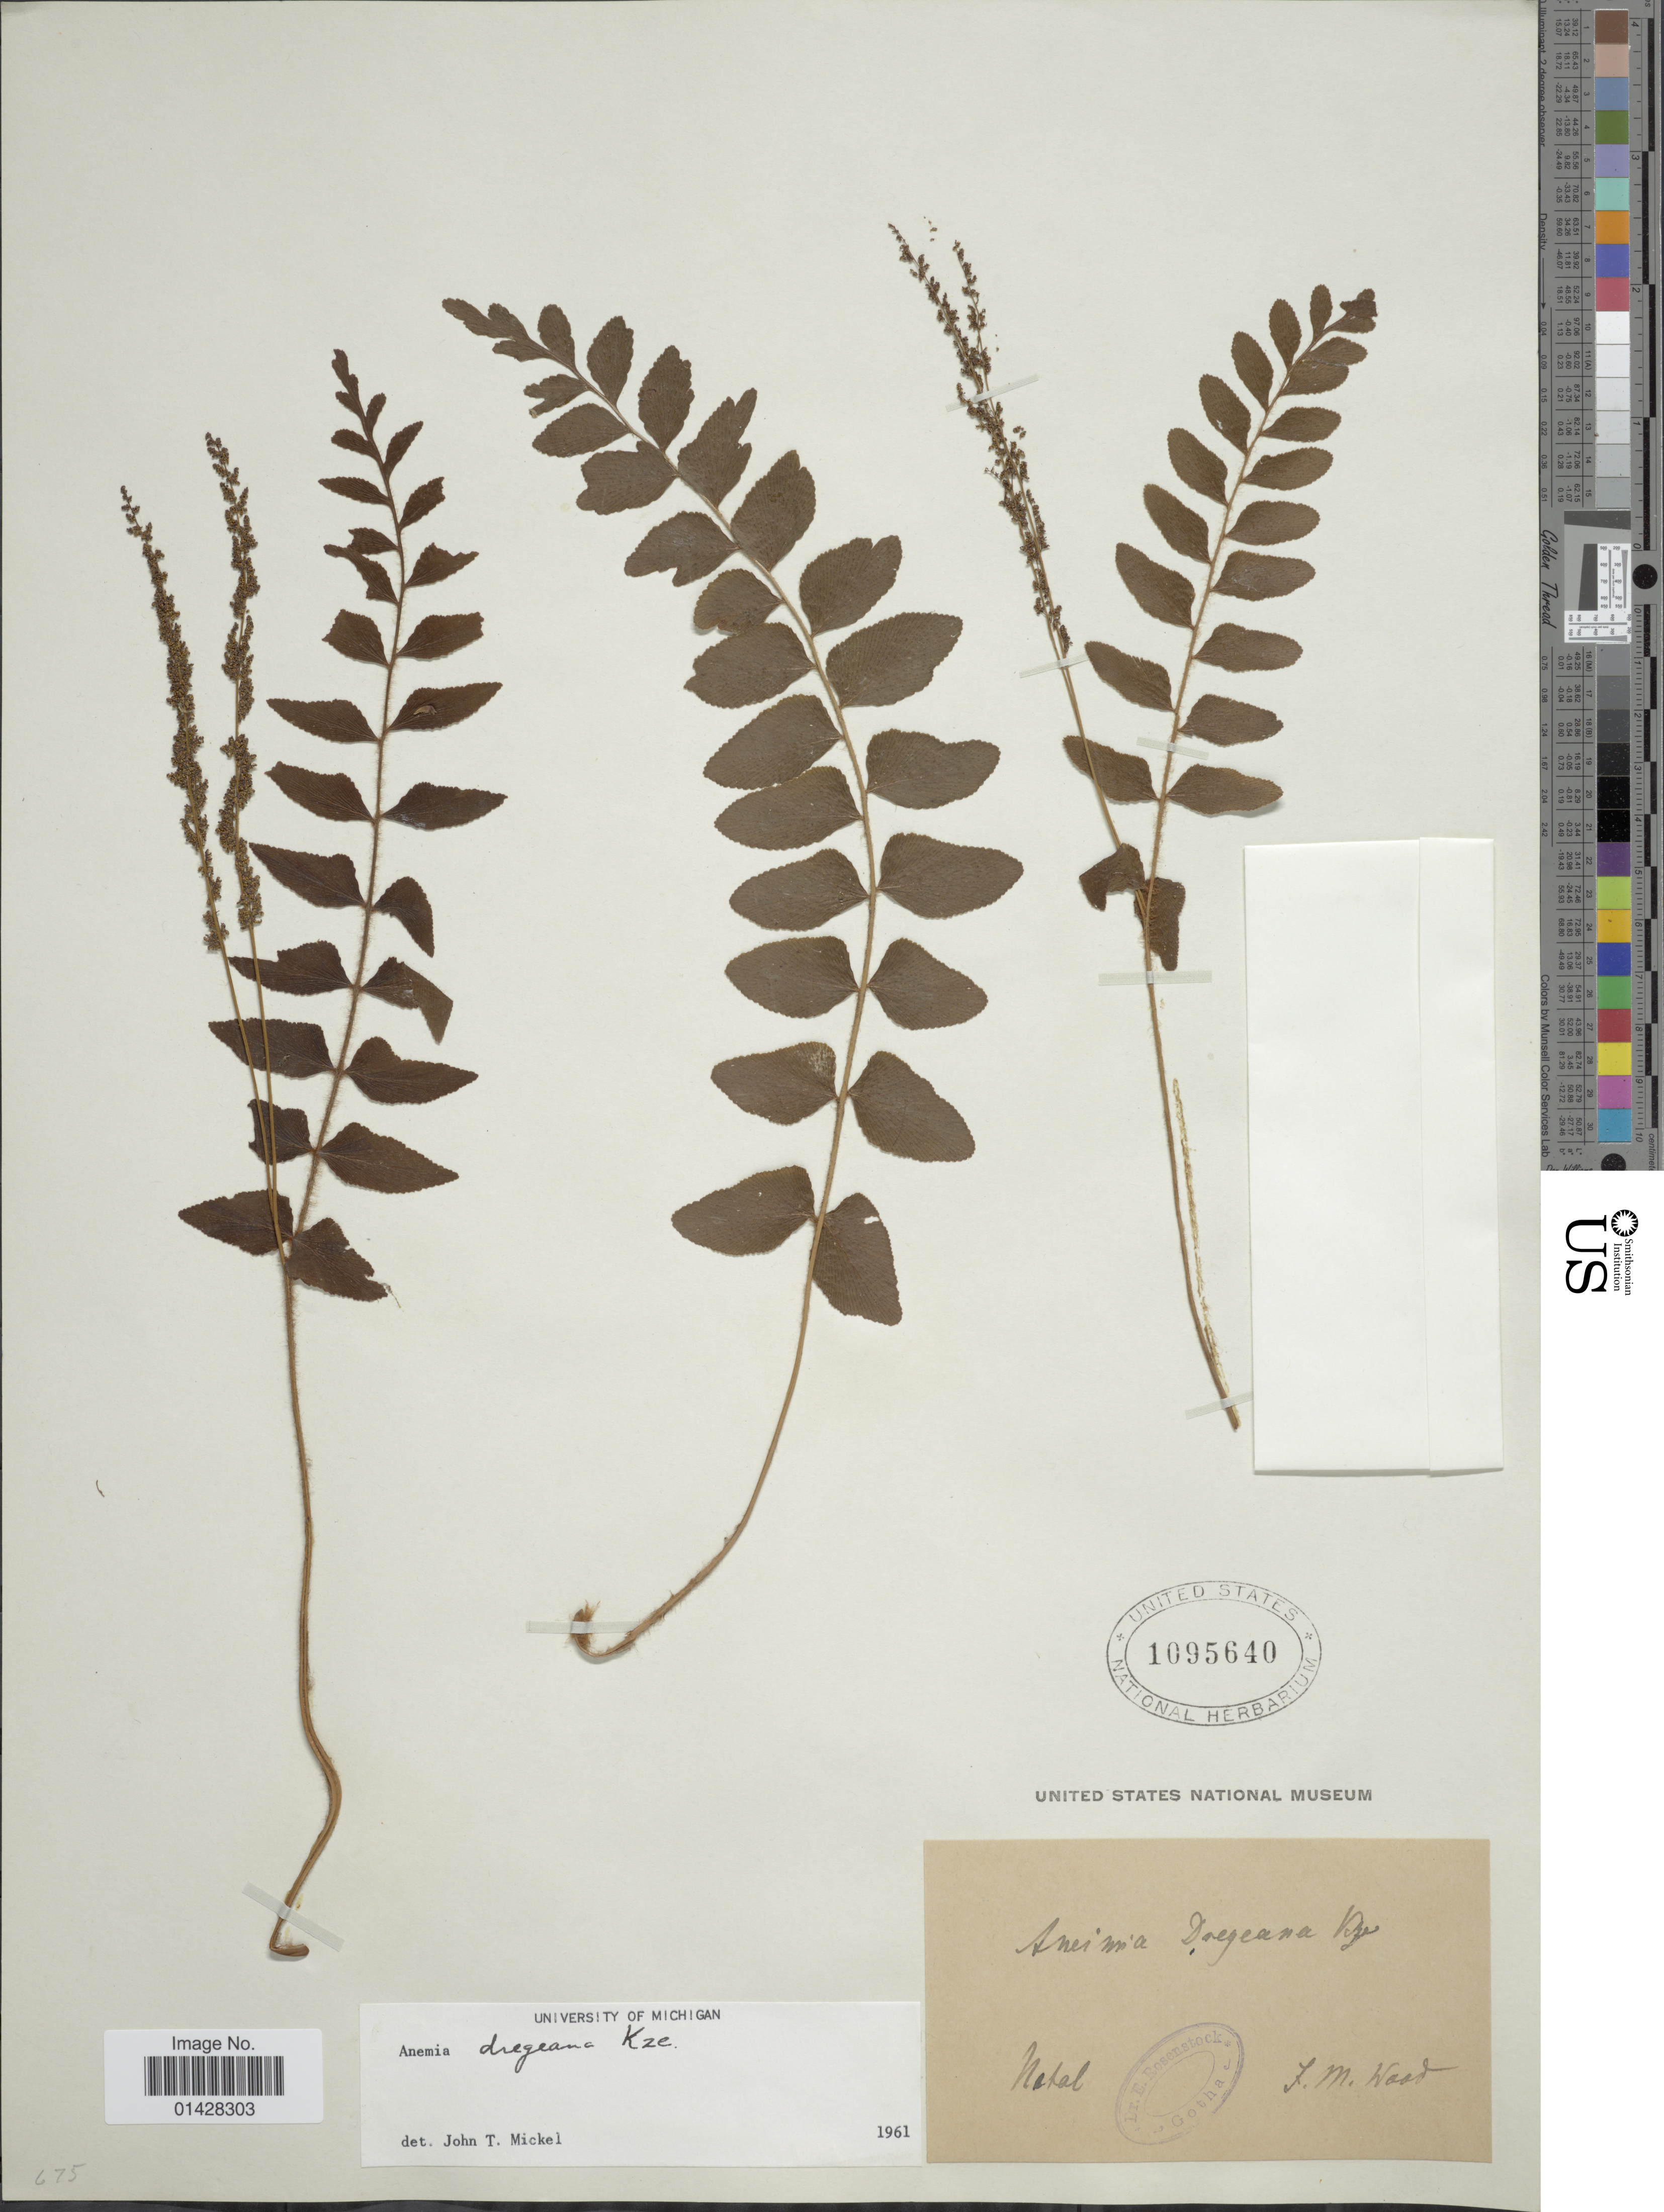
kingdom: Plantae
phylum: Tracheophyta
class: Polypodiopsida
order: Schizaeales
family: Anemiaceae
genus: Anemia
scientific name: Anemia dregeana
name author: Kunze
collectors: J. M. Wood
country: South Africa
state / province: KwaZulu-Natal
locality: Natal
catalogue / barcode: US 1095640